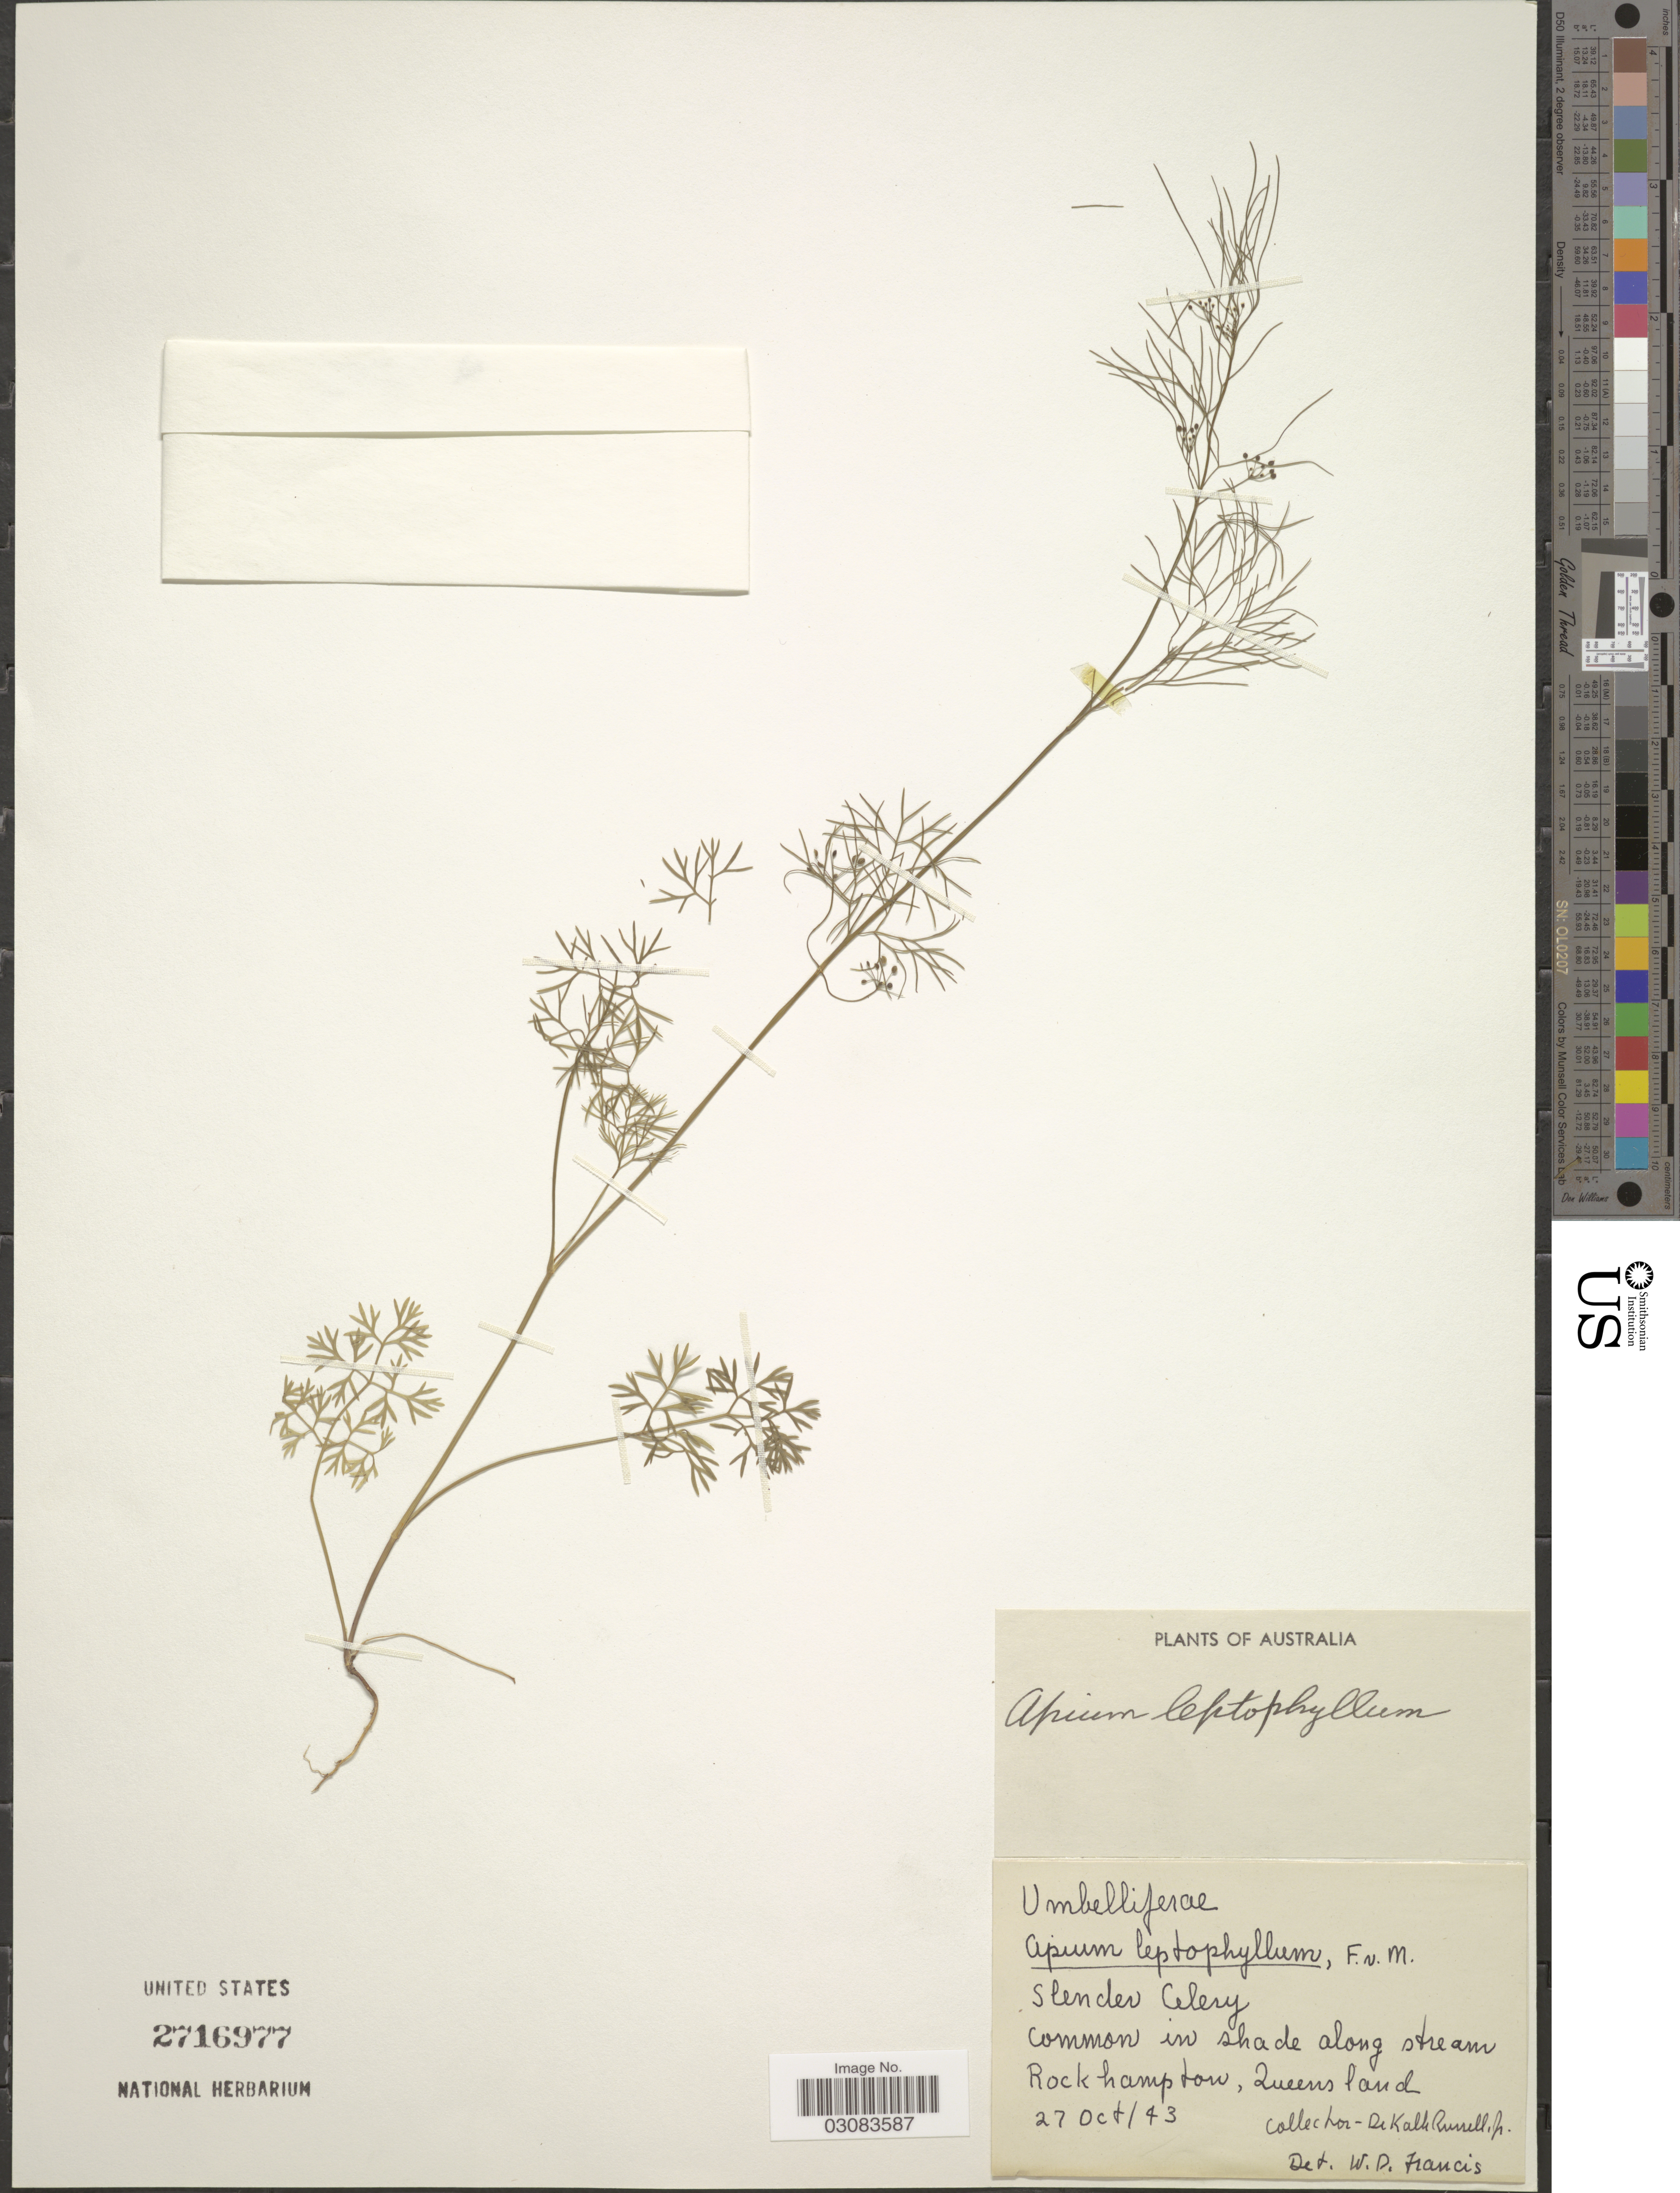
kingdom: Plantae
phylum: Tracheophyta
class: Magnoliopsida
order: Apiales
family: Apiaceae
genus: Cyclospermum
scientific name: Cyclospermum leptophyllum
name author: (Pers.) Sprague ex Britton & P. Wilson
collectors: D. K. Russell Jr.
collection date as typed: Transcribed d/m/y: 27/10/43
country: Australia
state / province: Queensland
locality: In shade along stream Rockhampton.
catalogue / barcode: US 2716977